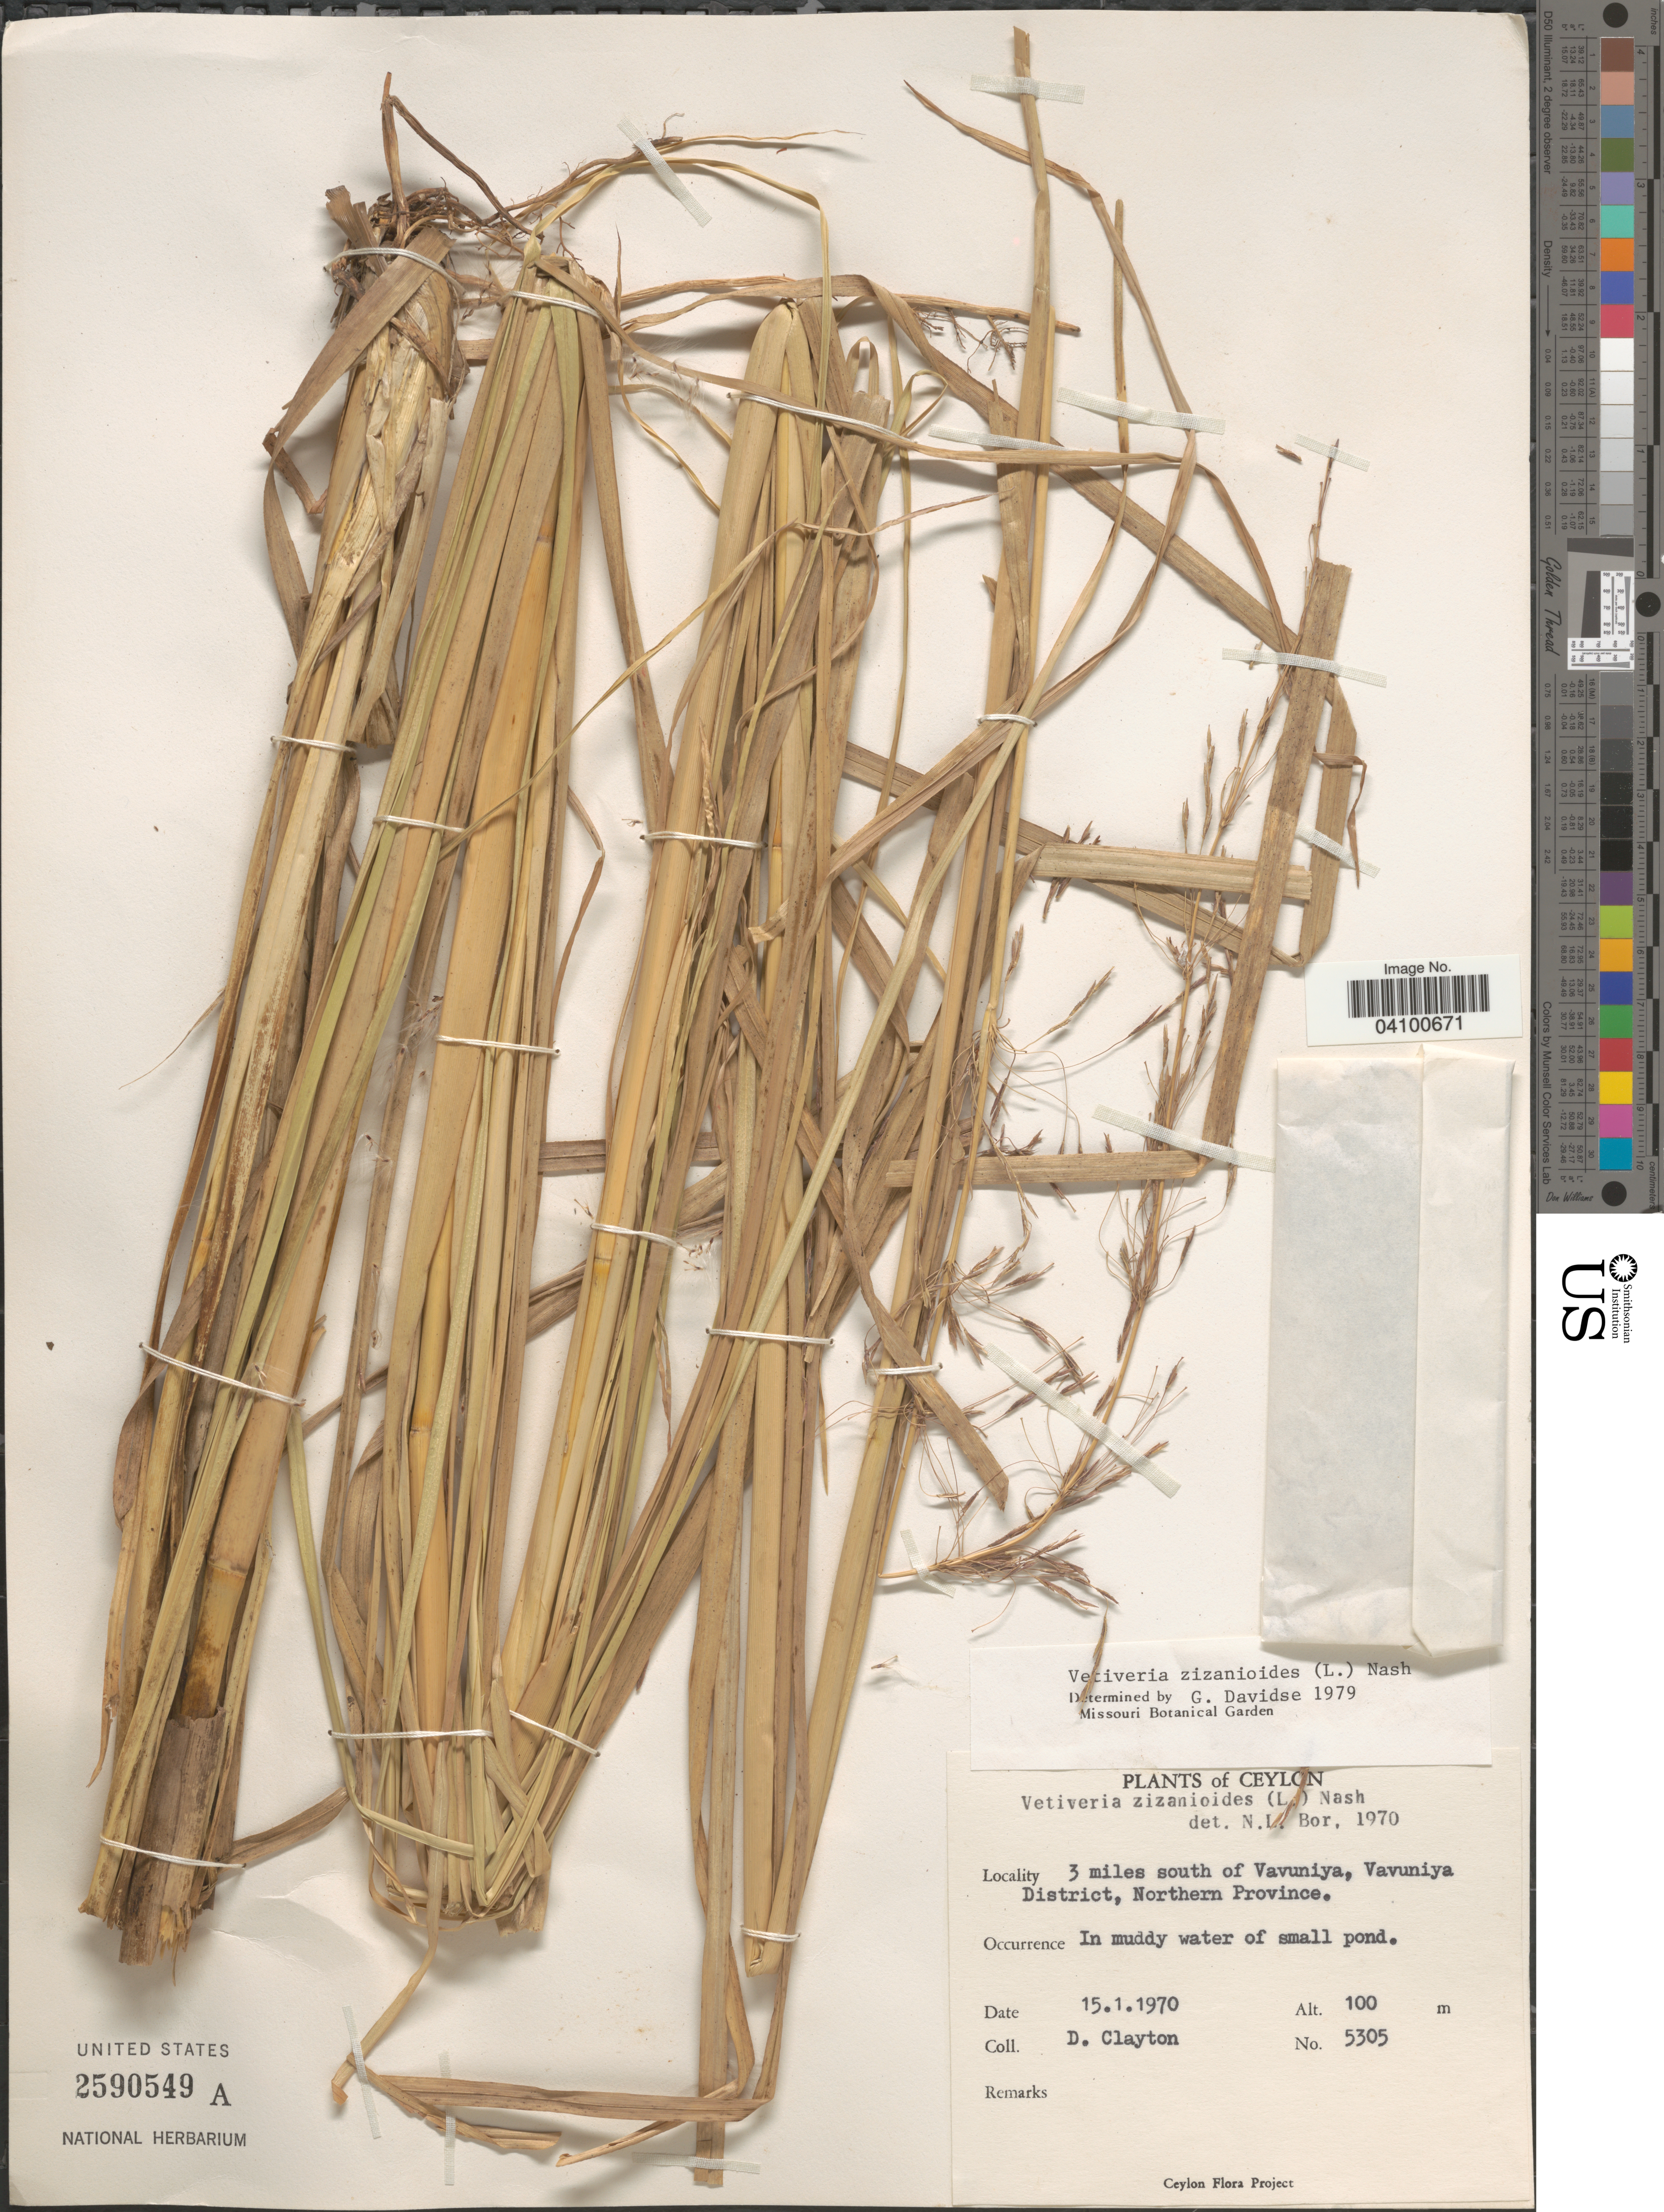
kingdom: Plantae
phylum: Tracheophyta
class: Liliopsida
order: Poales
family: Poaceae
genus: Chrysopogon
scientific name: Chrysopogon zizanioides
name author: (L.) Roberty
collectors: D. Clayton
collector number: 5305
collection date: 1970-01-15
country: Sri Lanka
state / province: Northern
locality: Ceylon. 3 miles south of Vavuniya, Vavuniya District, Northern Province.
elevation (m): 100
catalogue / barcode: US 2590549A